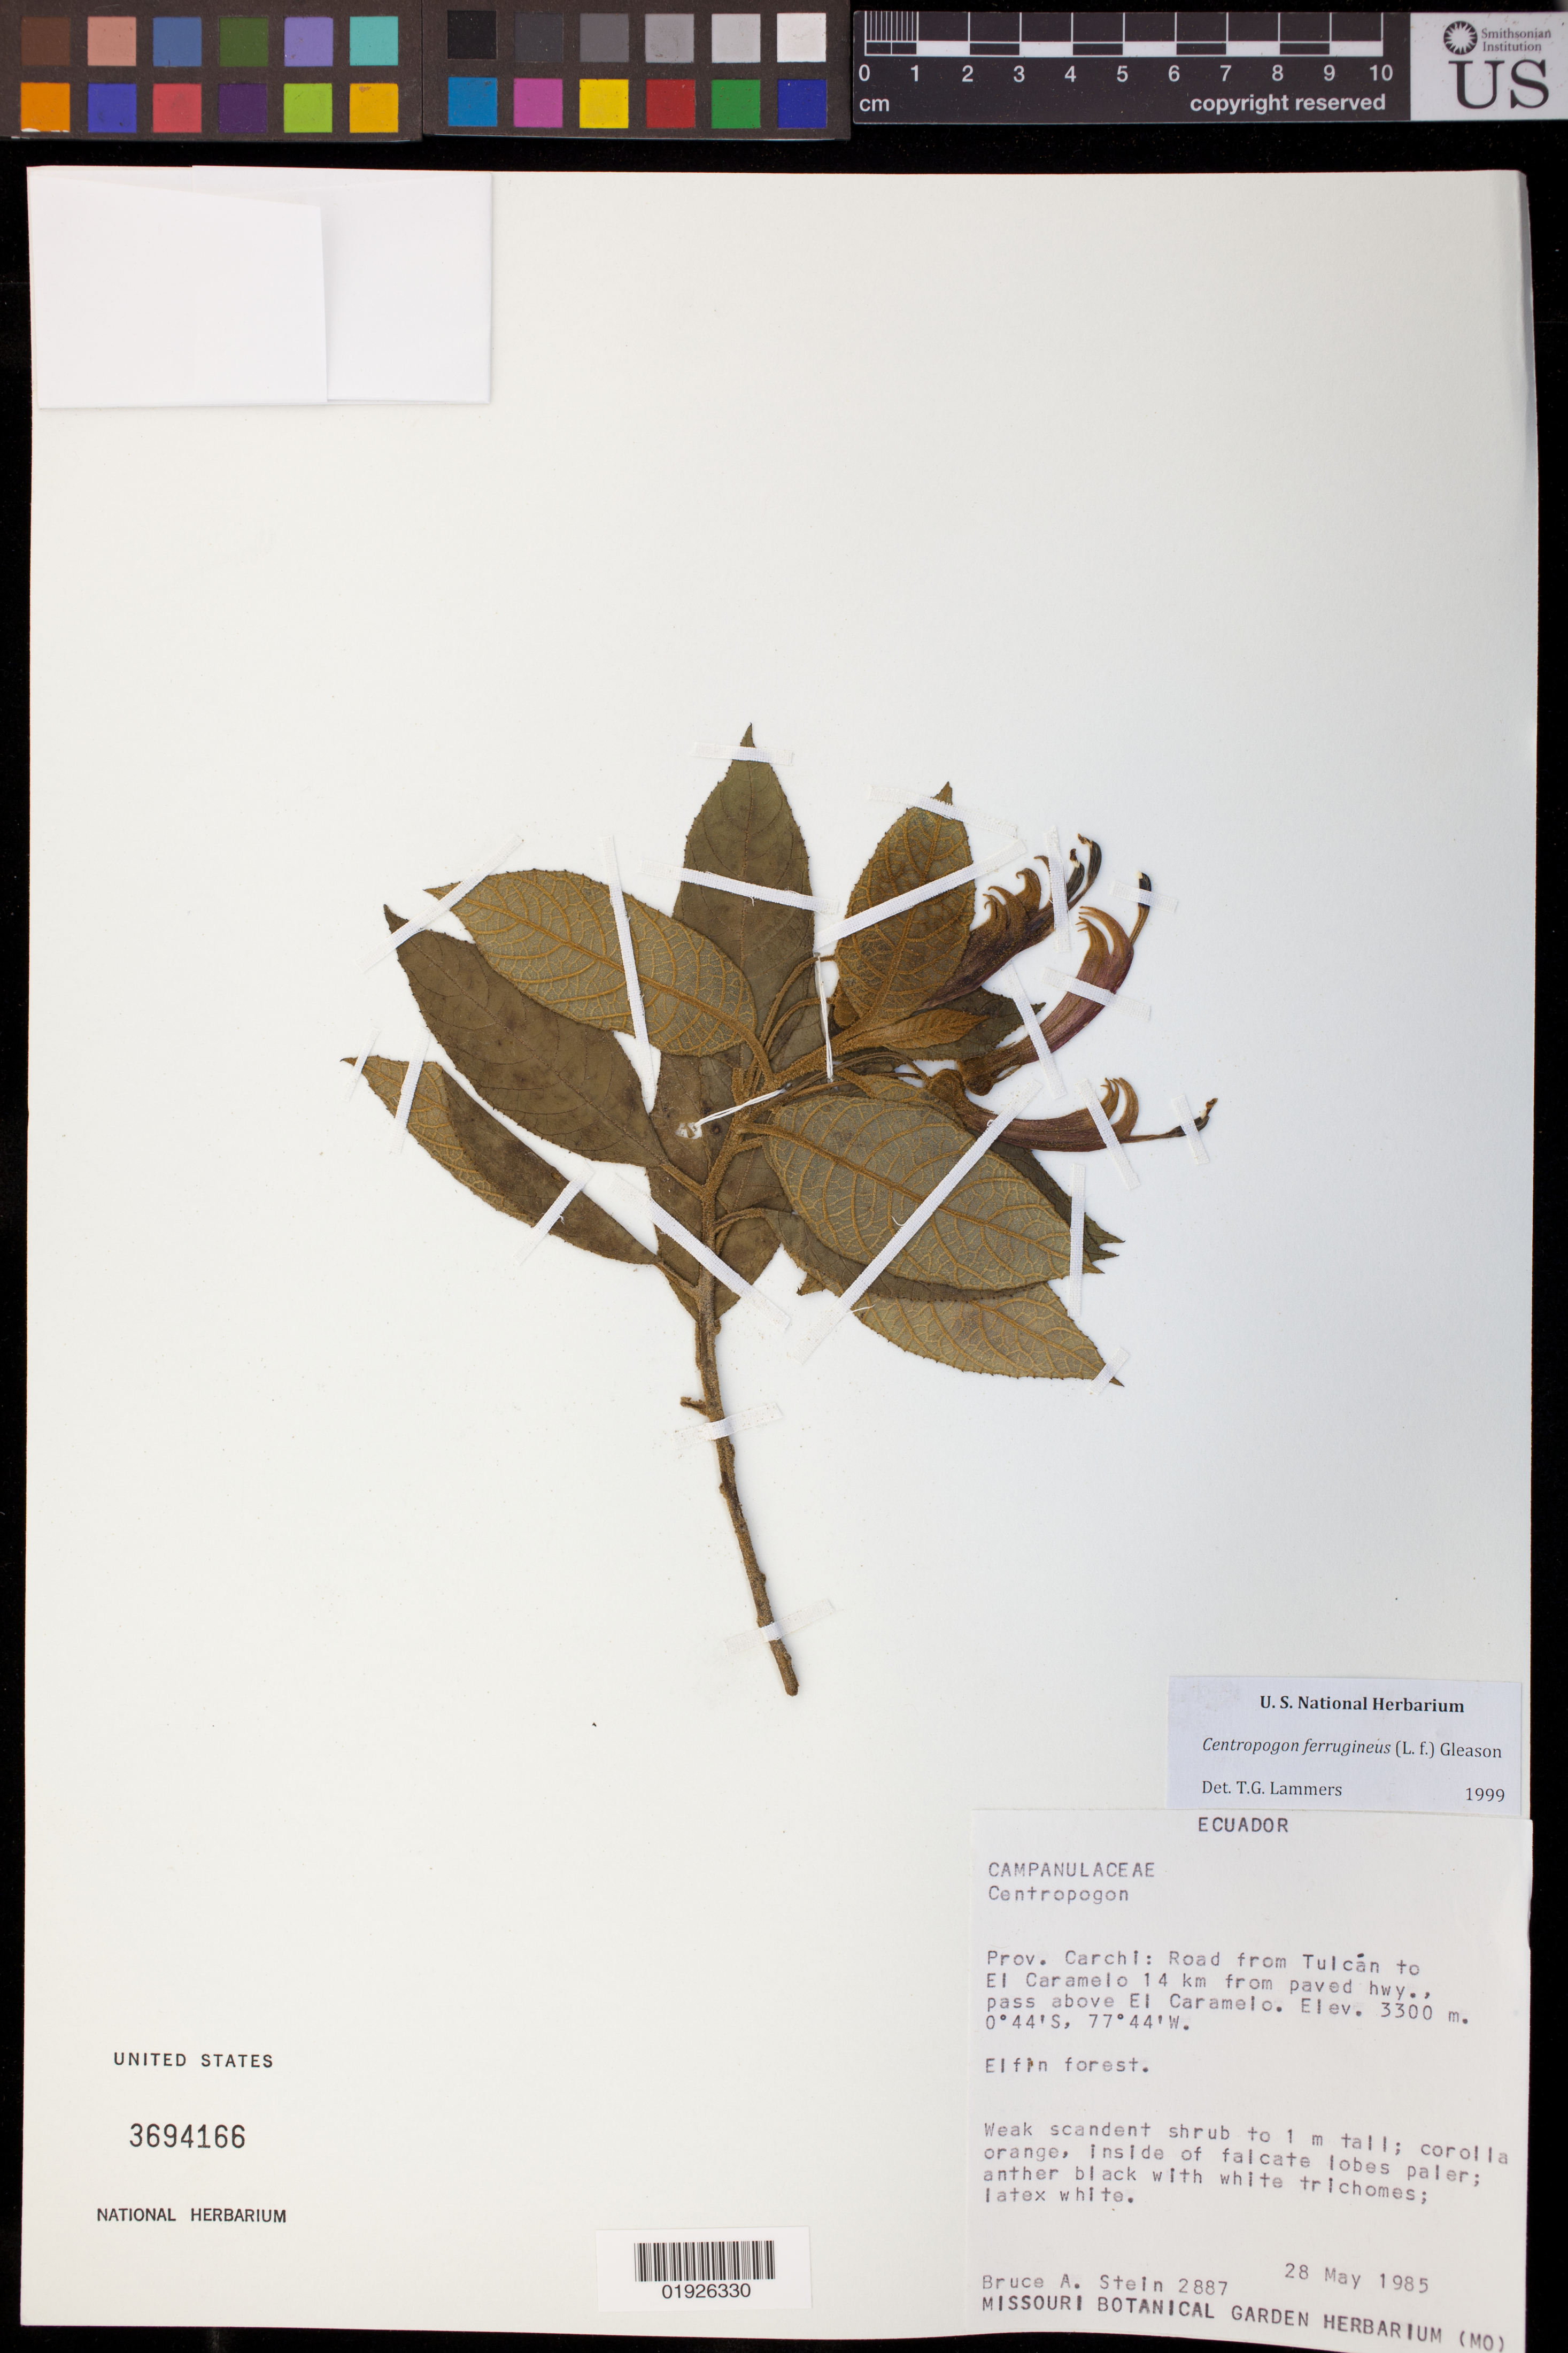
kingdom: Plantae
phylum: Tracheophyta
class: Magnoliopsida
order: Asterales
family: Campanulaceae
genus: Centropogon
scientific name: Centropogon ferrugineus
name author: (L. f.) Gleason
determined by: Lammers, T. G.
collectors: B. A. Stein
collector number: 2887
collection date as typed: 28 May 1985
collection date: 1985-05-28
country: Ecuador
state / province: Carchi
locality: Prov. Carchi: Road from Tulcán to El Caramelo 14 km from paved hwy., pass above El Caramelo.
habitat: Elfin forest.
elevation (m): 3300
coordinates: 0 44 S, 77 44 W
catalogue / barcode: US 3694166